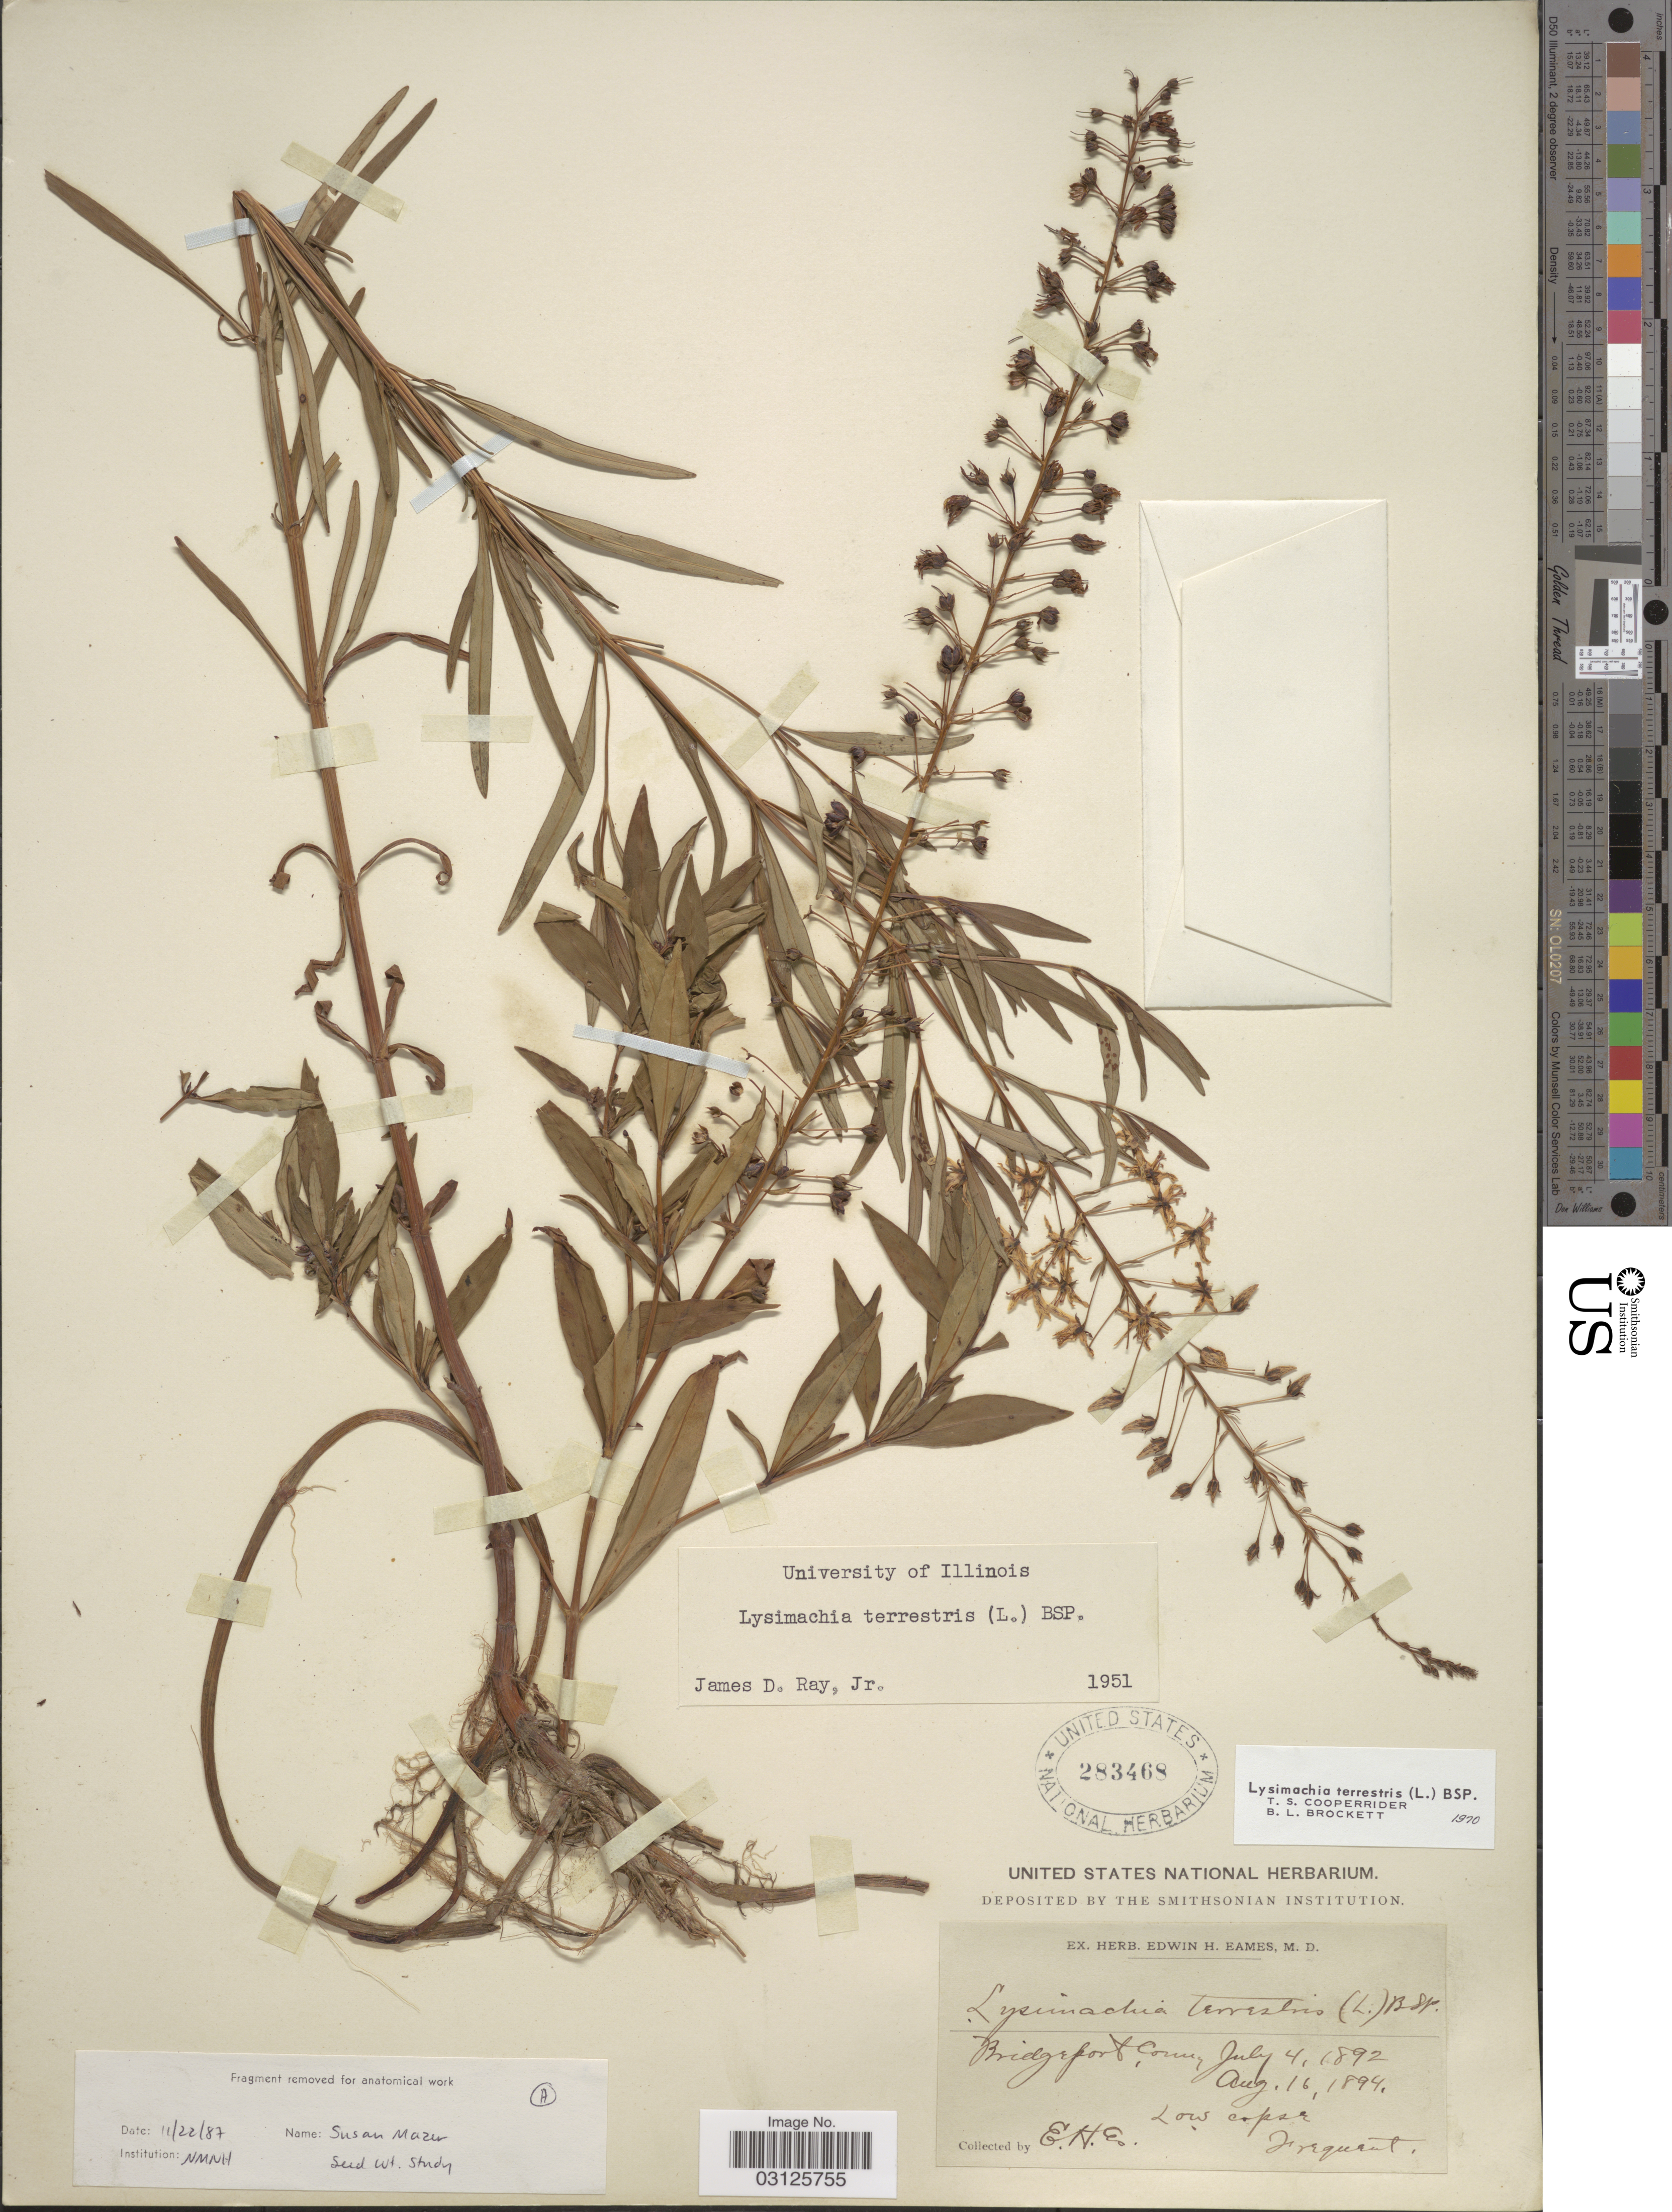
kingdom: Plantae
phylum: Tracheophyta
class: Magnoliopsida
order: Ericales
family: Primulaceae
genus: Lysimachia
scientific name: Lysimachia terrestris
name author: (L.) Britton, Stearns & Poggenb.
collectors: E. H. Eames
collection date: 1892-07-04/1894-08-16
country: United States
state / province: Connecticut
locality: Bridgeport.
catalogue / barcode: US 283468